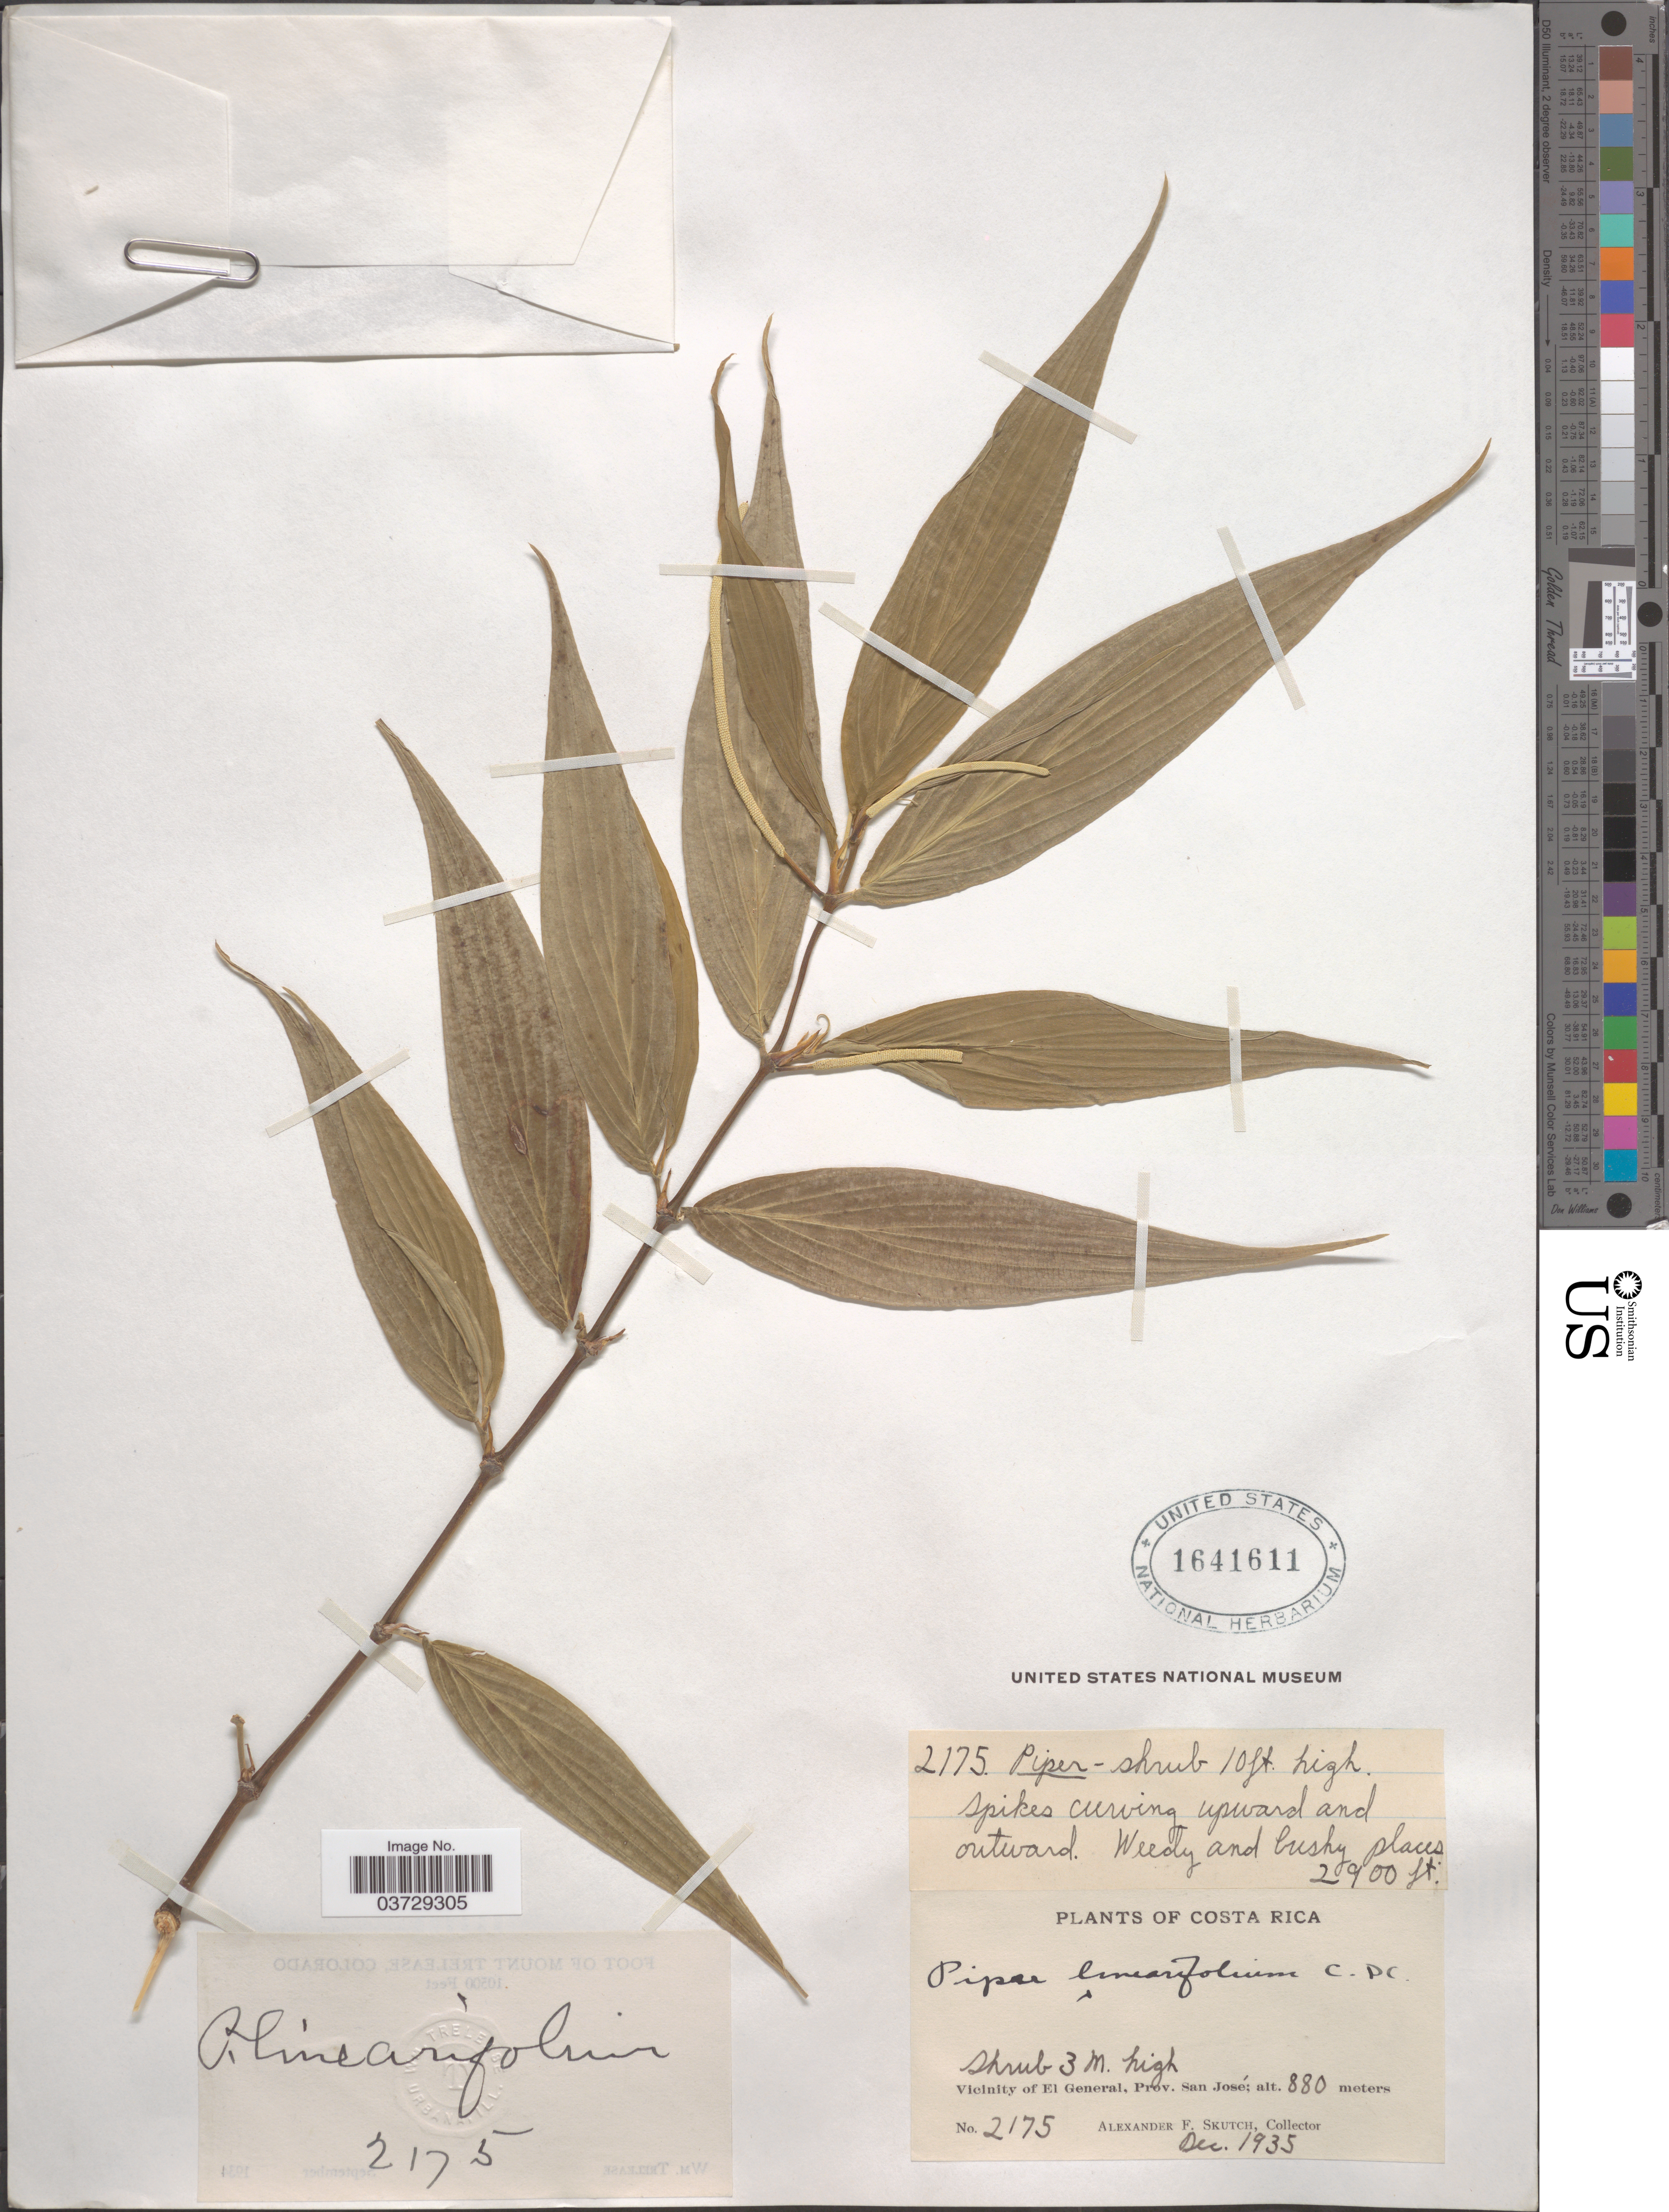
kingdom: Plantae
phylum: Tracheophyta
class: Magnoliopsida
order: Piperales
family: Piperaceae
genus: Piper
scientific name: Piper linearifolium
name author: C. DC.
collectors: A. F. Skutch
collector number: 2175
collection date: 1935-12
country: Costa Rica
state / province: San José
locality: Vicinity of El General.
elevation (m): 880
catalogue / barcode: US 1641611